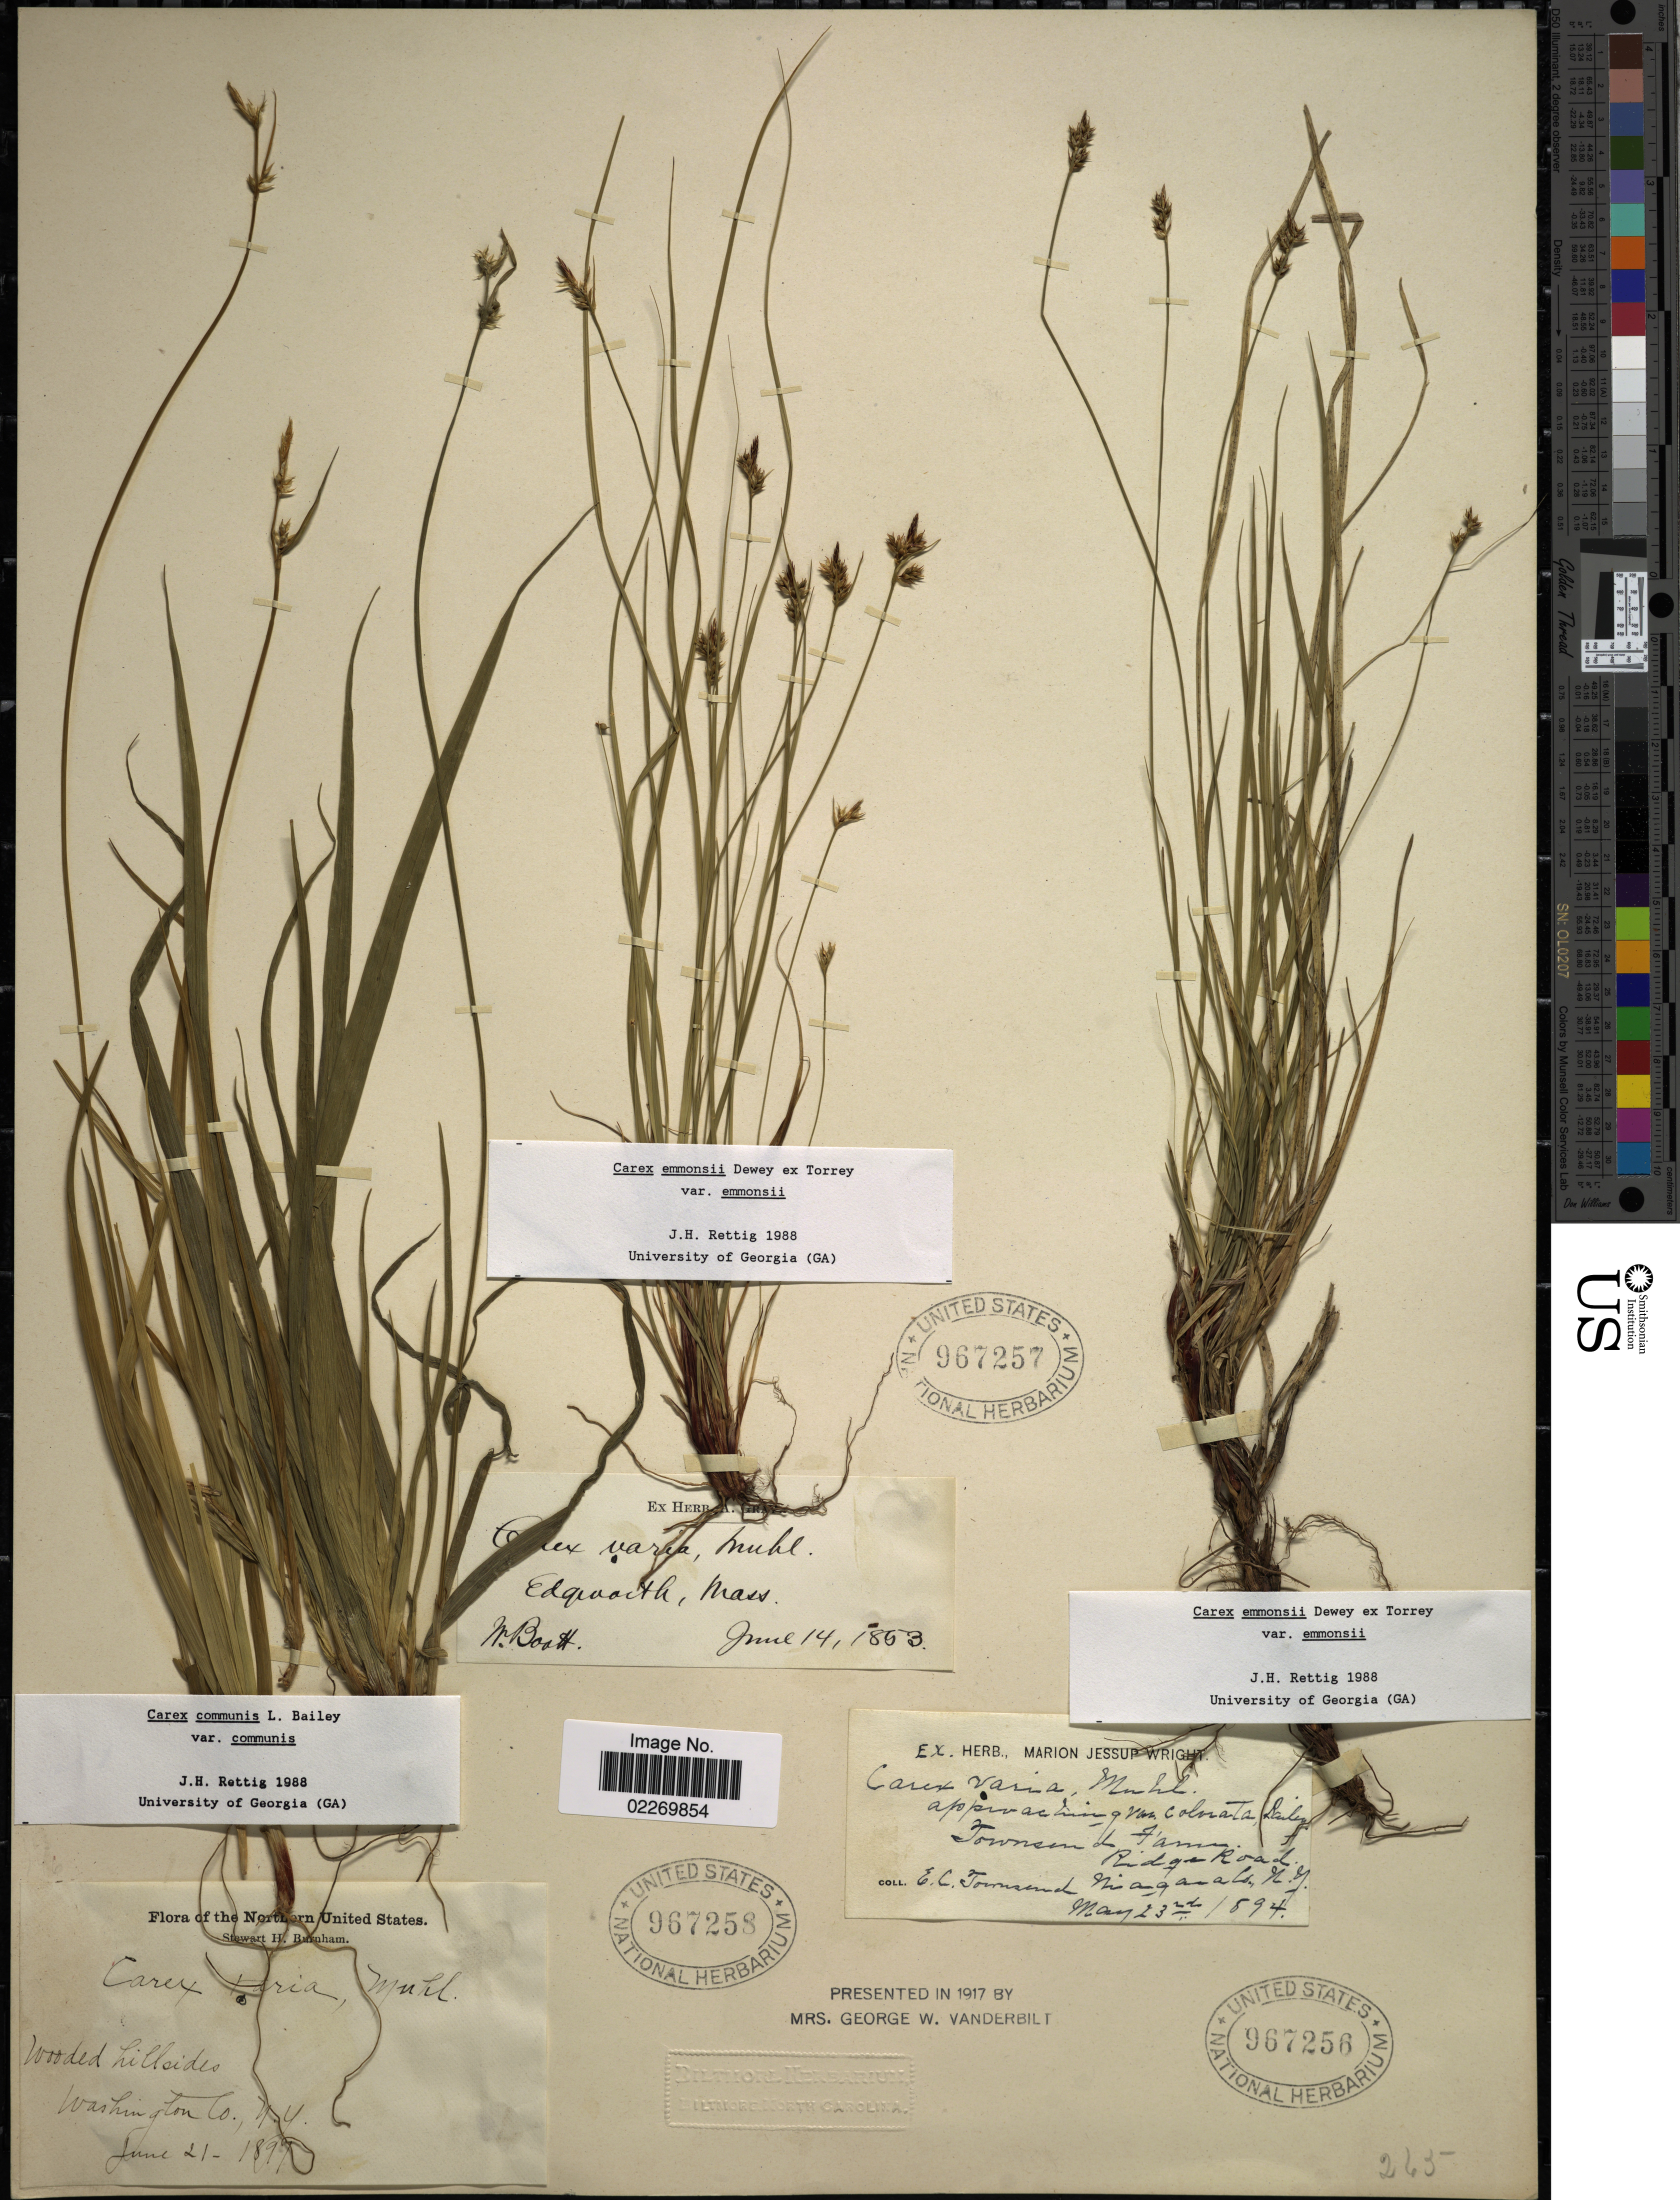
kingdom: Plantae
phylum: Tracheophyta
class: Liliopsida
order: Poales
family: Cyperaceae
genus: Carex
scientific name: Carex emmonsii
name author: Dewey ex Torr.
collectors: E. C. Townsend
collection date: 1894-05-23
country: United States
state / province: New York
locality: Townsend Farms. Ridge Road. Niagra Co.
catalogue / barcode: US 967256